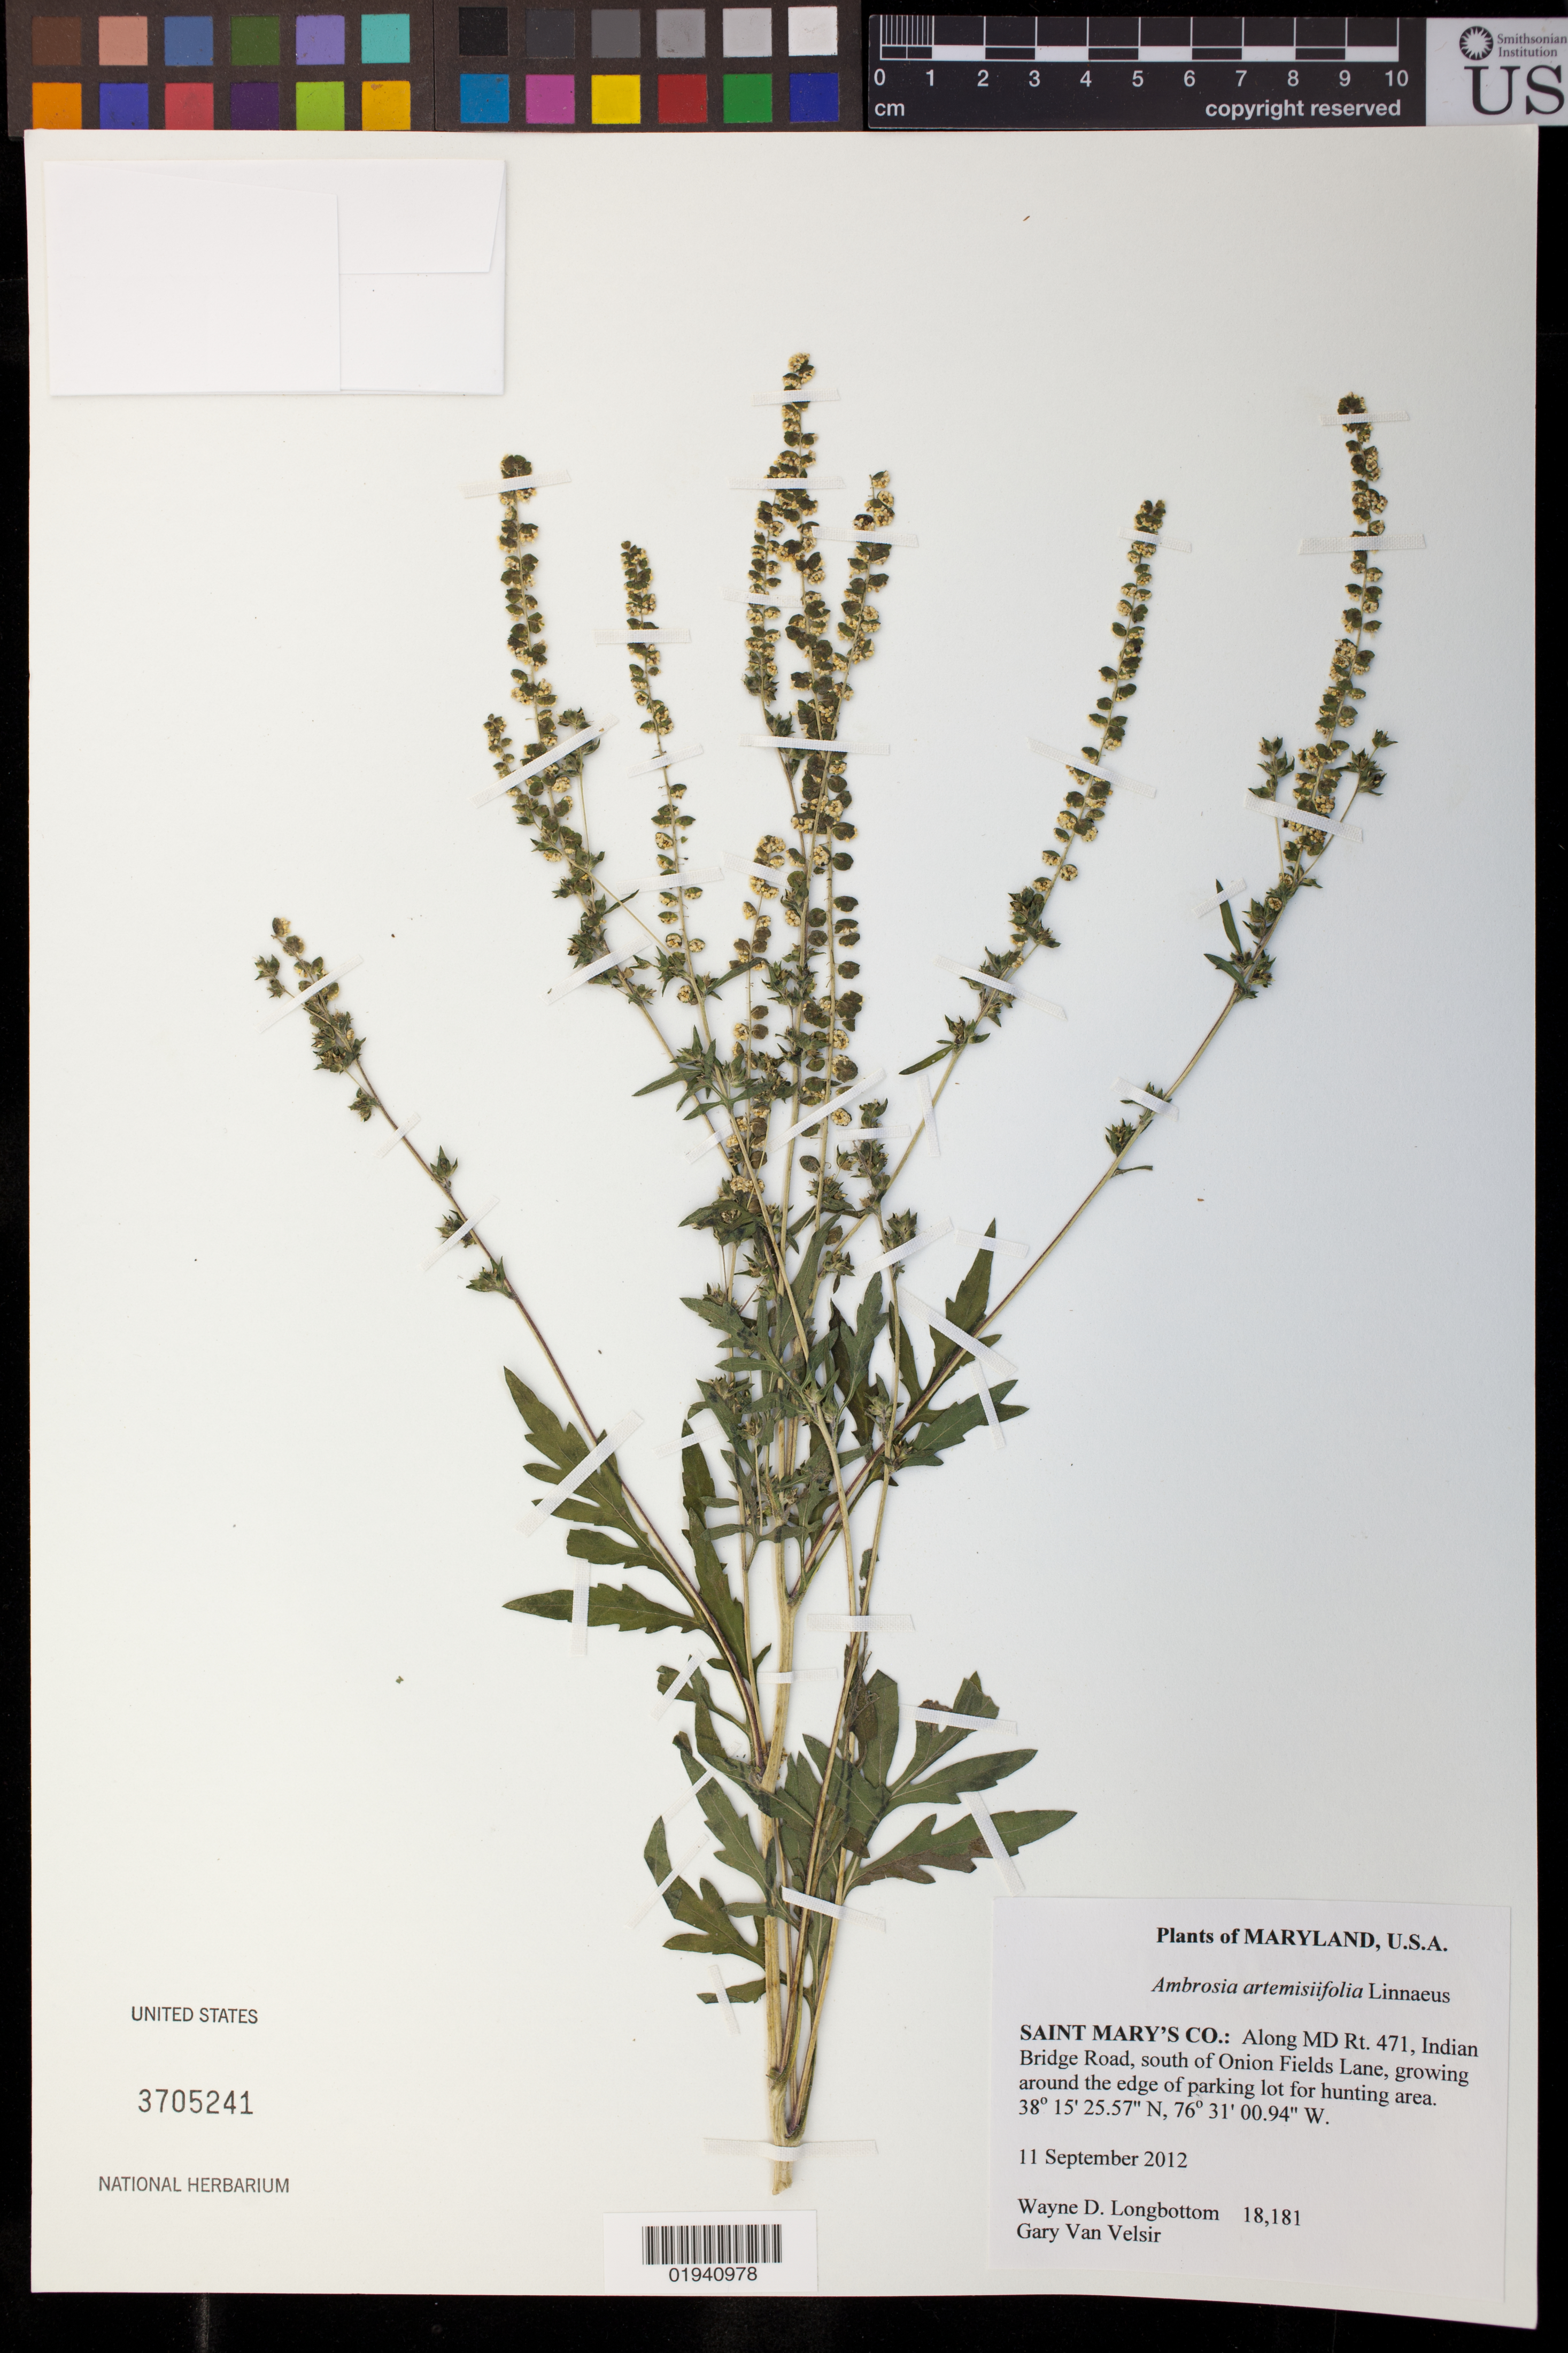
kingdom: Plantae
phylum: Tracheophyta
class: Magnoliopsida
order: Asterales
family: Asteraceae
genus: Ambrosia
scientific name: Ambrosia artemisiifolia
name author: L.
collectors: W. D. Longbottom & G. Van Velsir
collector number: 18181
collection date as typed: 11 September 2012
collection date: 2012-09-11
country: United States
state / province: Maryland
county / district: St. Mary's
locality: Along MD Rt. 471, Indian Bridge Road, south of Onion Fields Lane, growing around the edge of parking lot for hunting area.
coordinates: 38 15 25.57 N, 76 31 0.94 W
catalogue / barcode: US 3705241